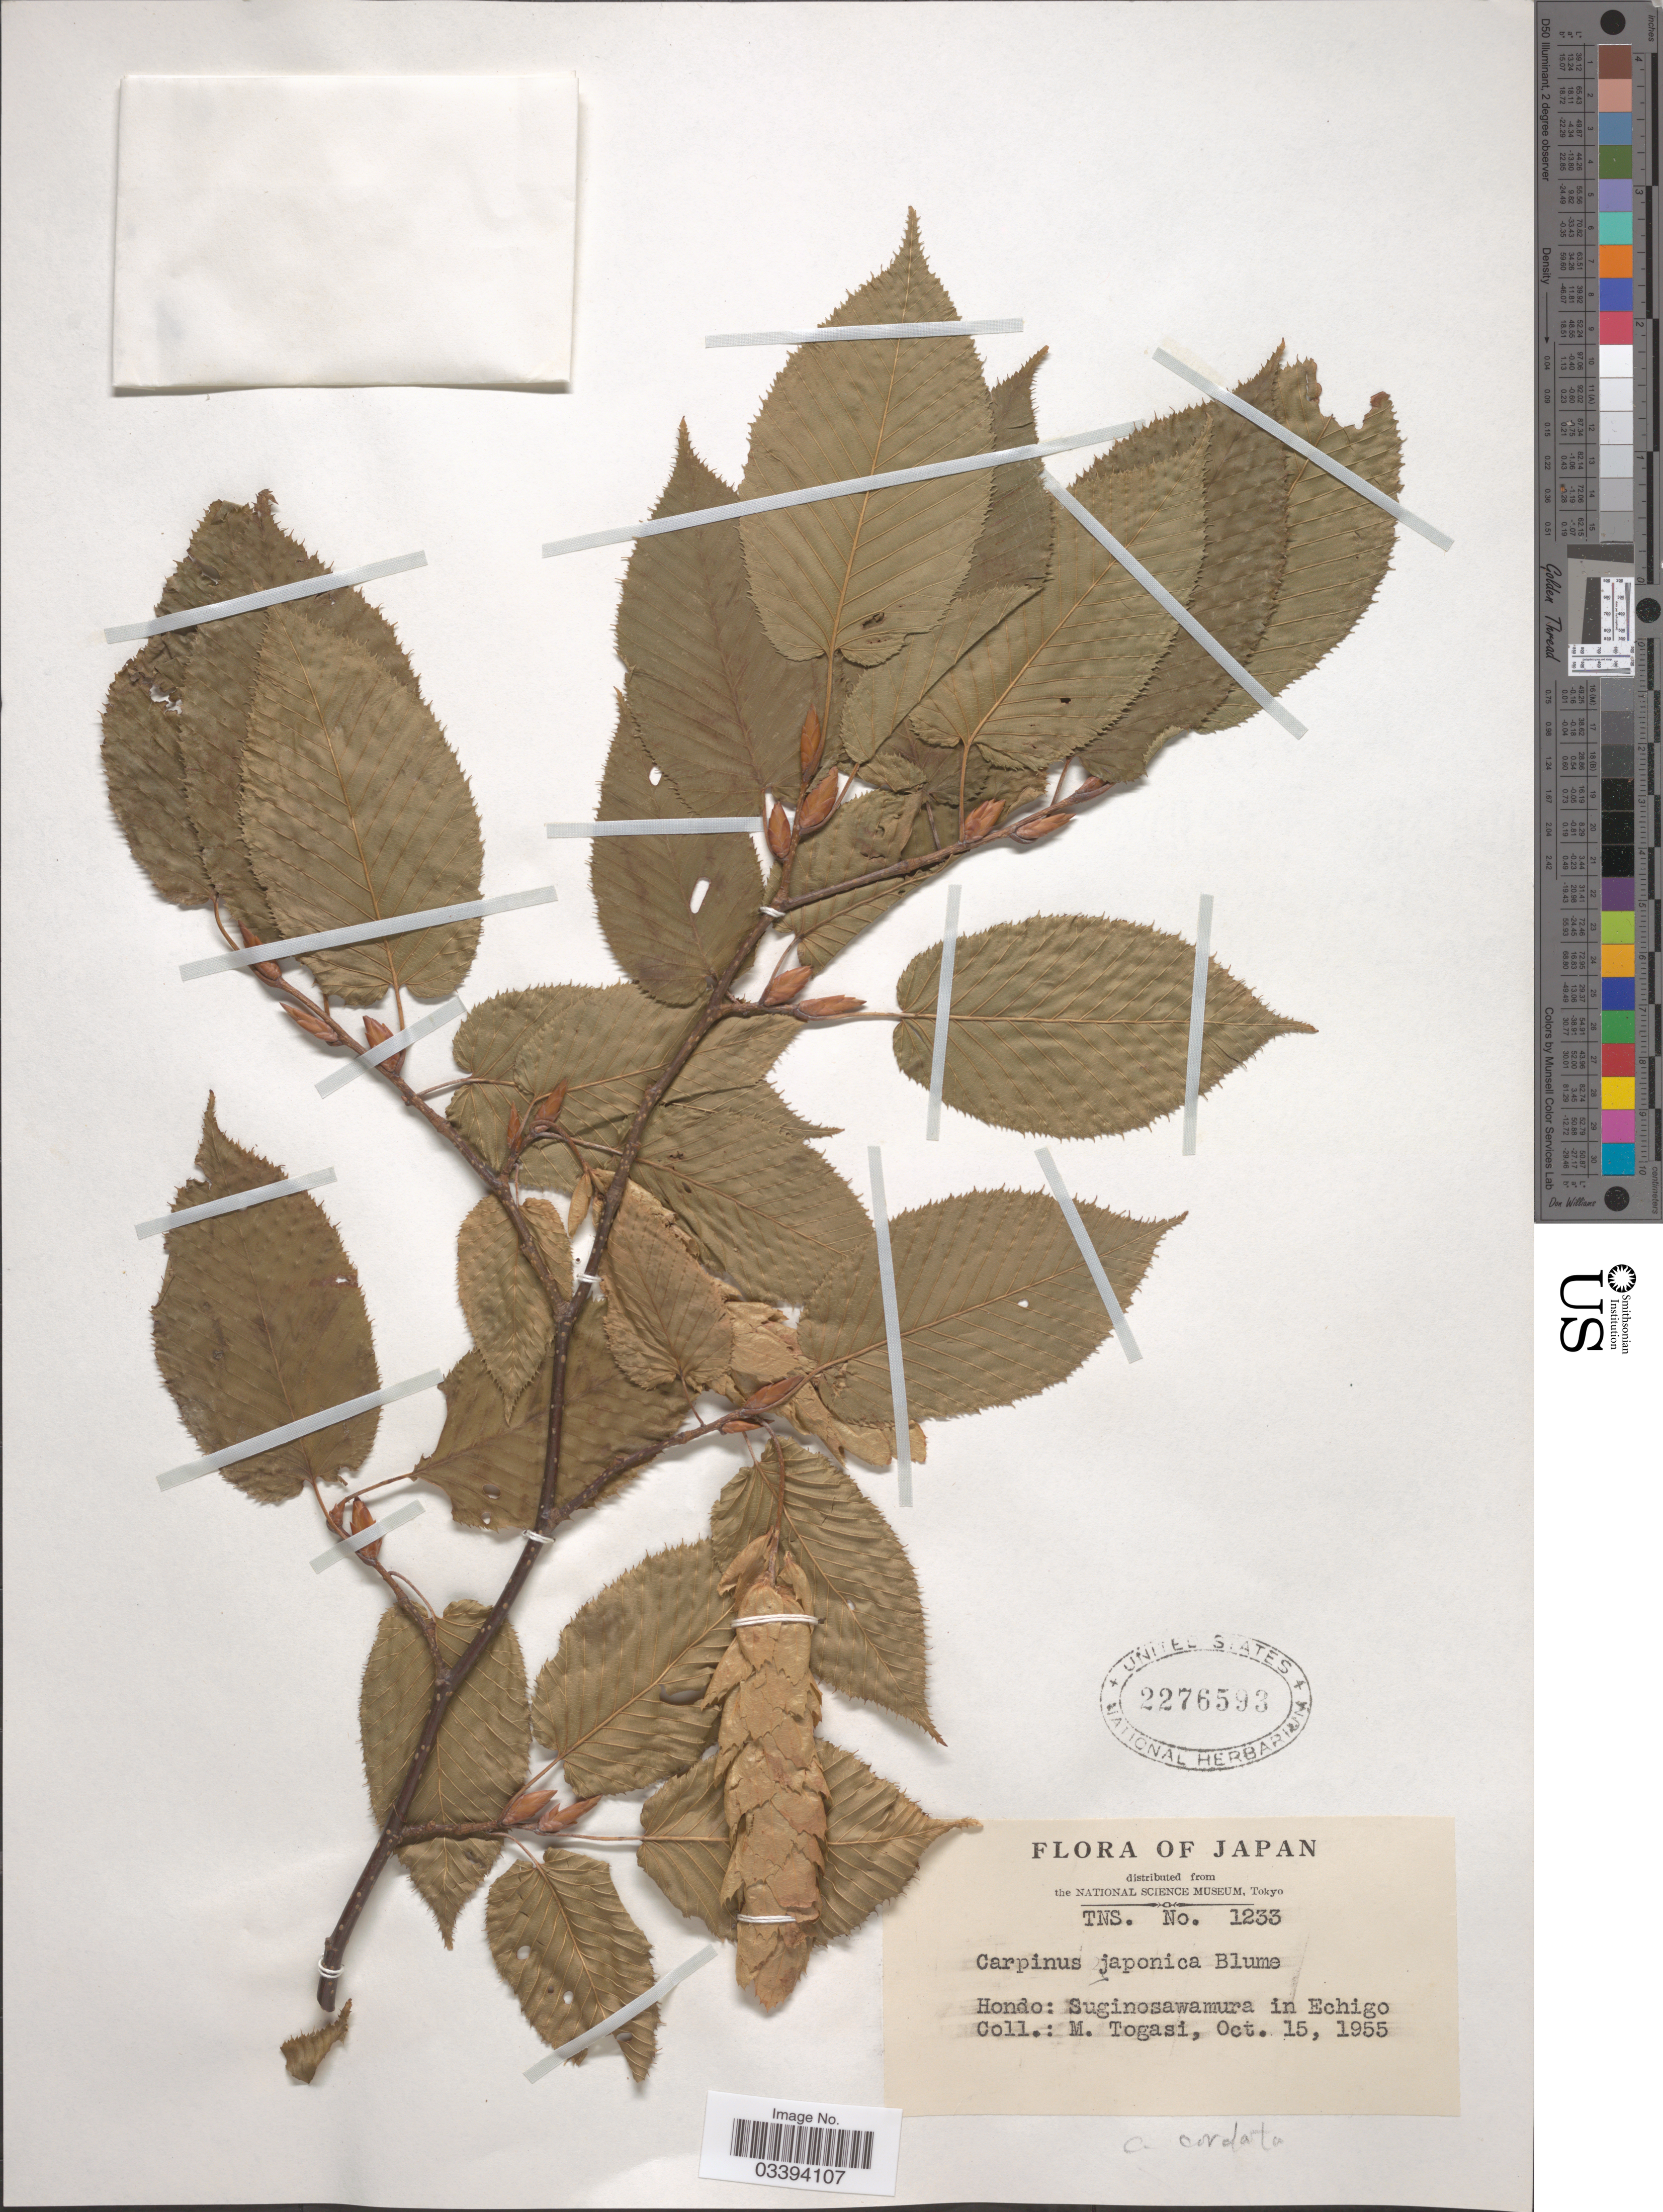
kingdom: Plantae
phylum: Tracheophyta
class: Magnoliopsida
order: Fagales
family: Betulaceae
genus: Carpinus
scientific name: Carpinus cordata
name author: Blume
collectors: M. Togasi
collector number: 1233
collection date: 1955-10-15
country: Japan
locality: Hondo: Suginosawamura in Echigo.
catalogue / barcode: US 2276593